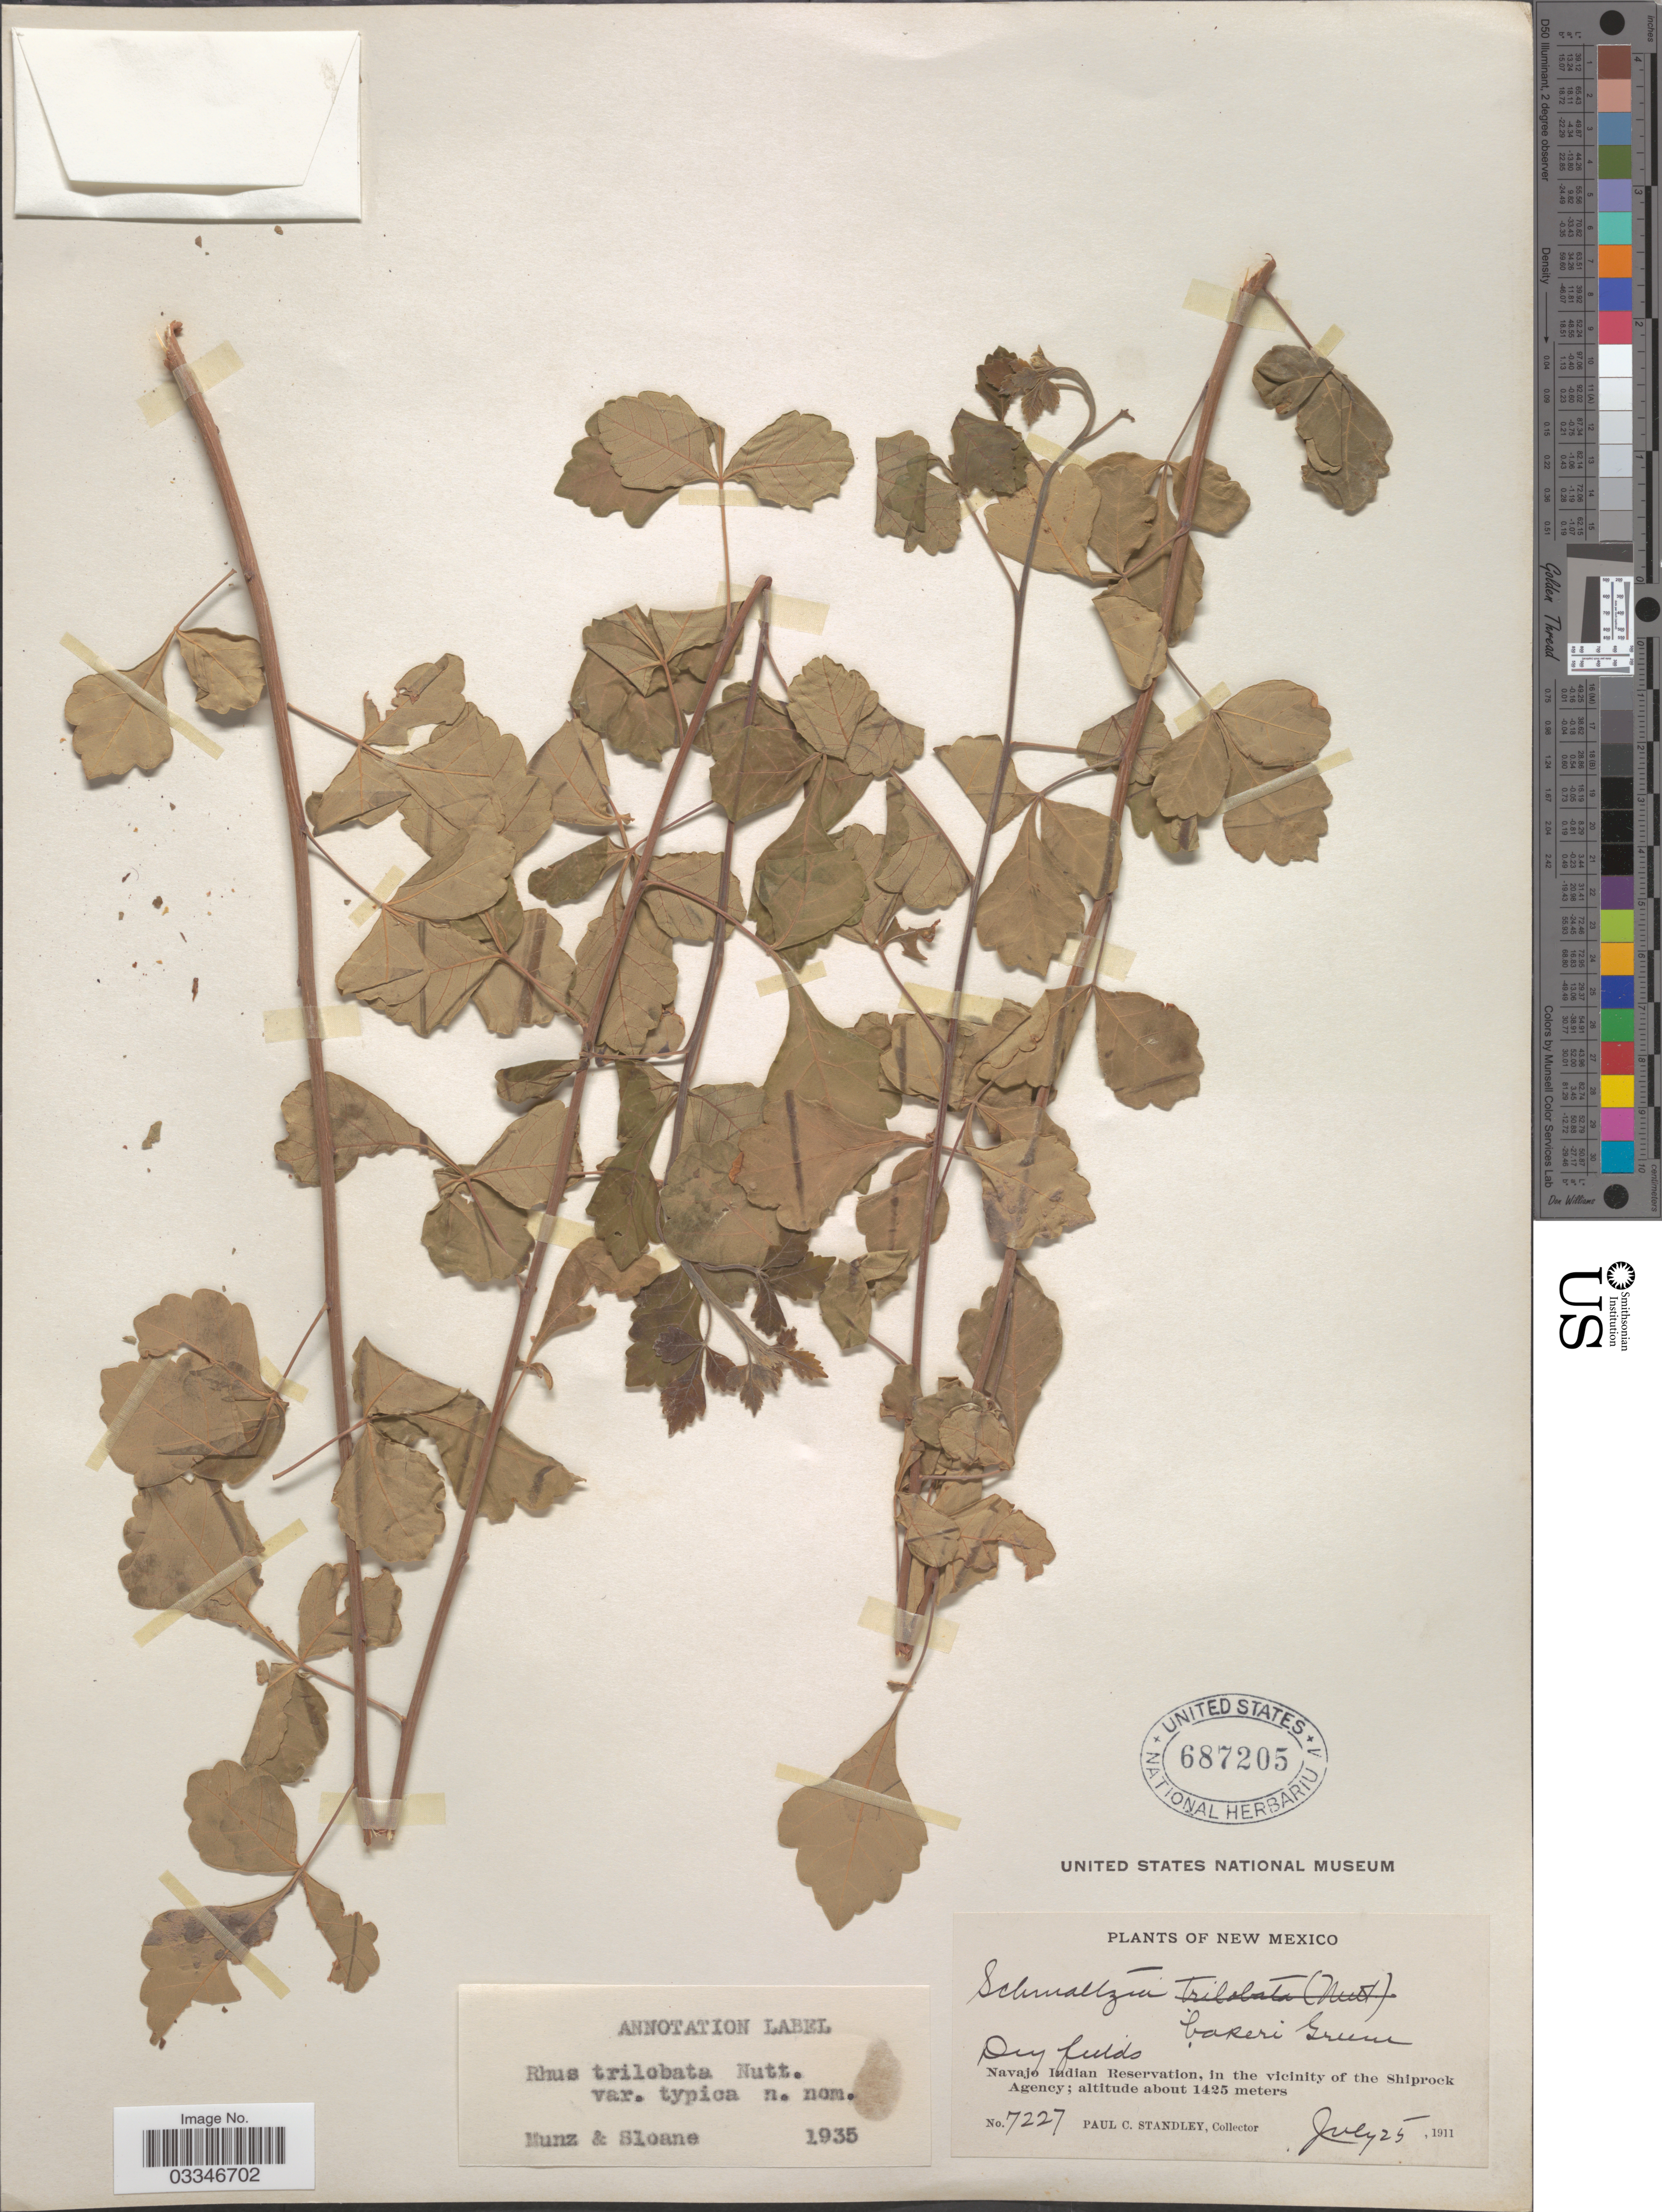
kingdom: Plantae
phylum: Tracheophyta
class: Magnoliopsida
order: Sapindales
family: Anacardiaceae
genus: Rhus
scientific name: Rhus trilobata var. typica Munz & Sloane ined.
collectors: P. C. Standley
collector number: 7227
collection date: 1911-07-25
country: United States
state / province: New Mexico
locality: Navajo Indian Reservation, in the vicinity of the Shiprock Agency.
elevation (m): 1425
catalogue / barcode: US 687205